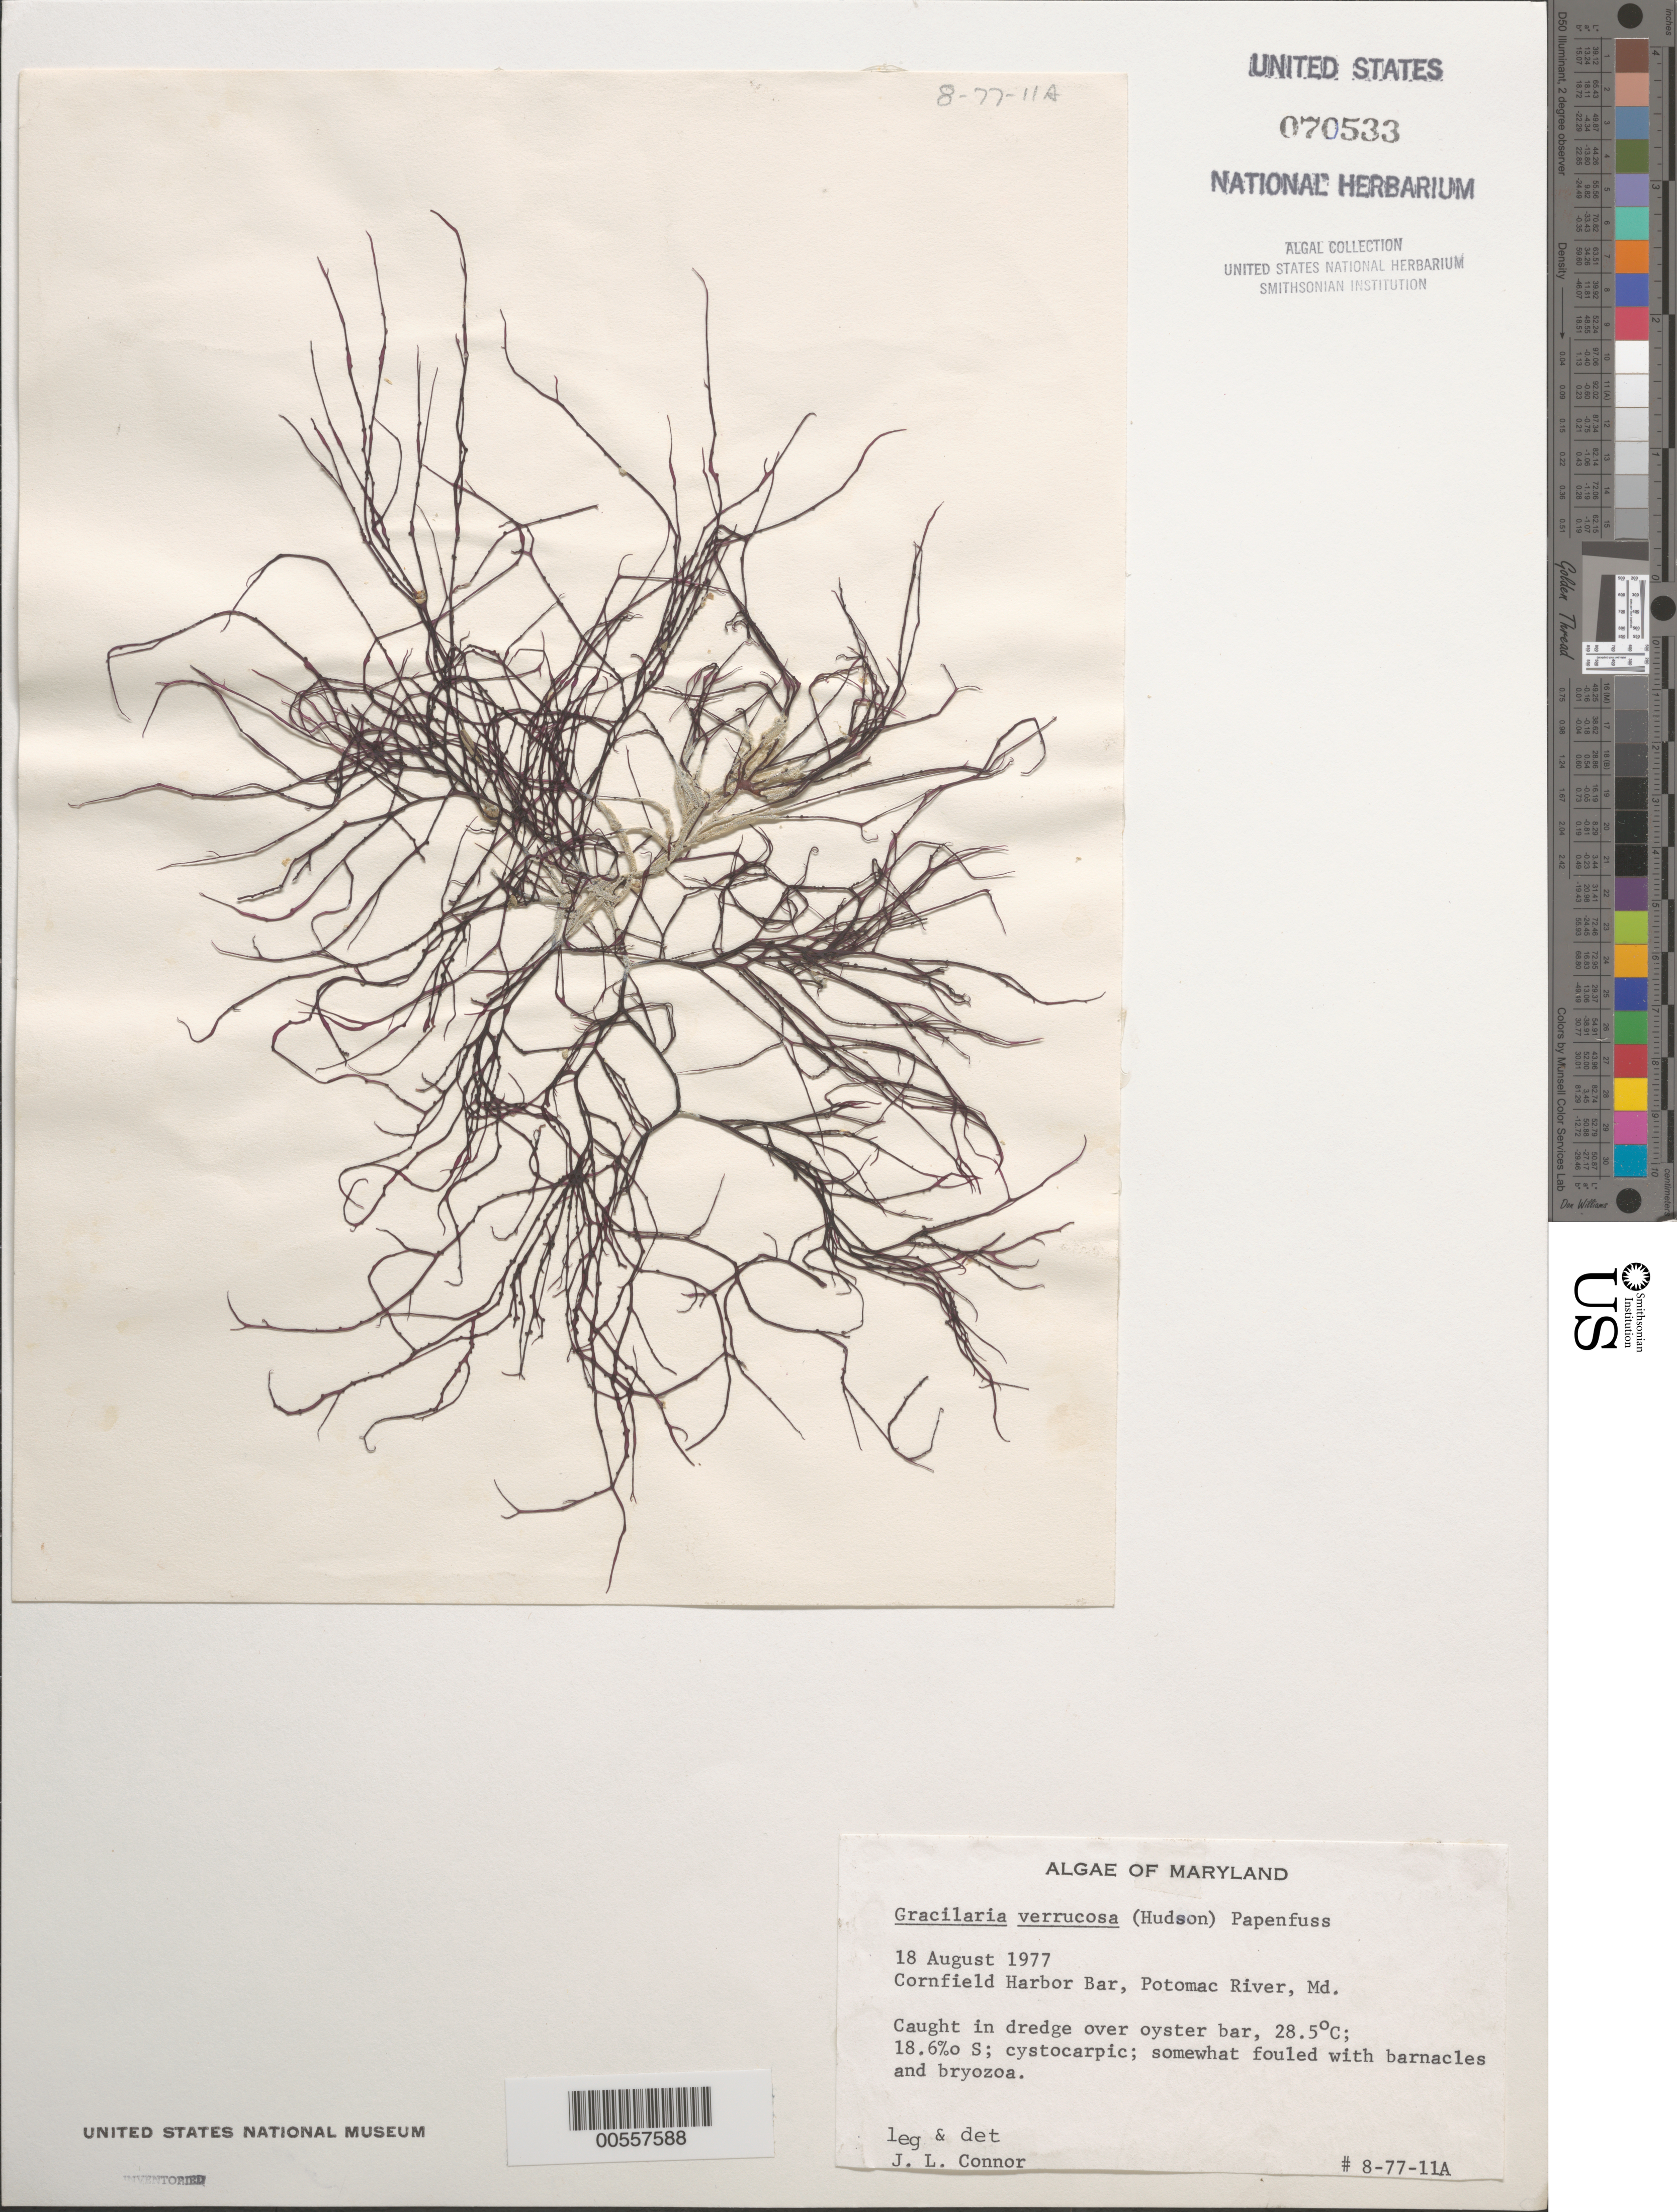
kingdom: Plantae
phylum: Rhodophyta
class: Florideophyceae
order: Gracilariales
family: Gracilariaceae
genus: Gracilariopsis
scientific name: Gracilariopsis longissima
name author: (S.G. Gmel.) Steentoft et al.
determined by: Algae name updating Project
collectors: J. Connor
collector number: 8-77-11a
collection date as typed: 18 Aug 1977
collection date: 1977-08-18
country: United States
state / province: Maryland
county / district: St. Mary's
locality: Cornfield Harbor Bar, Potomac River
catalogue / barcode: US 70533